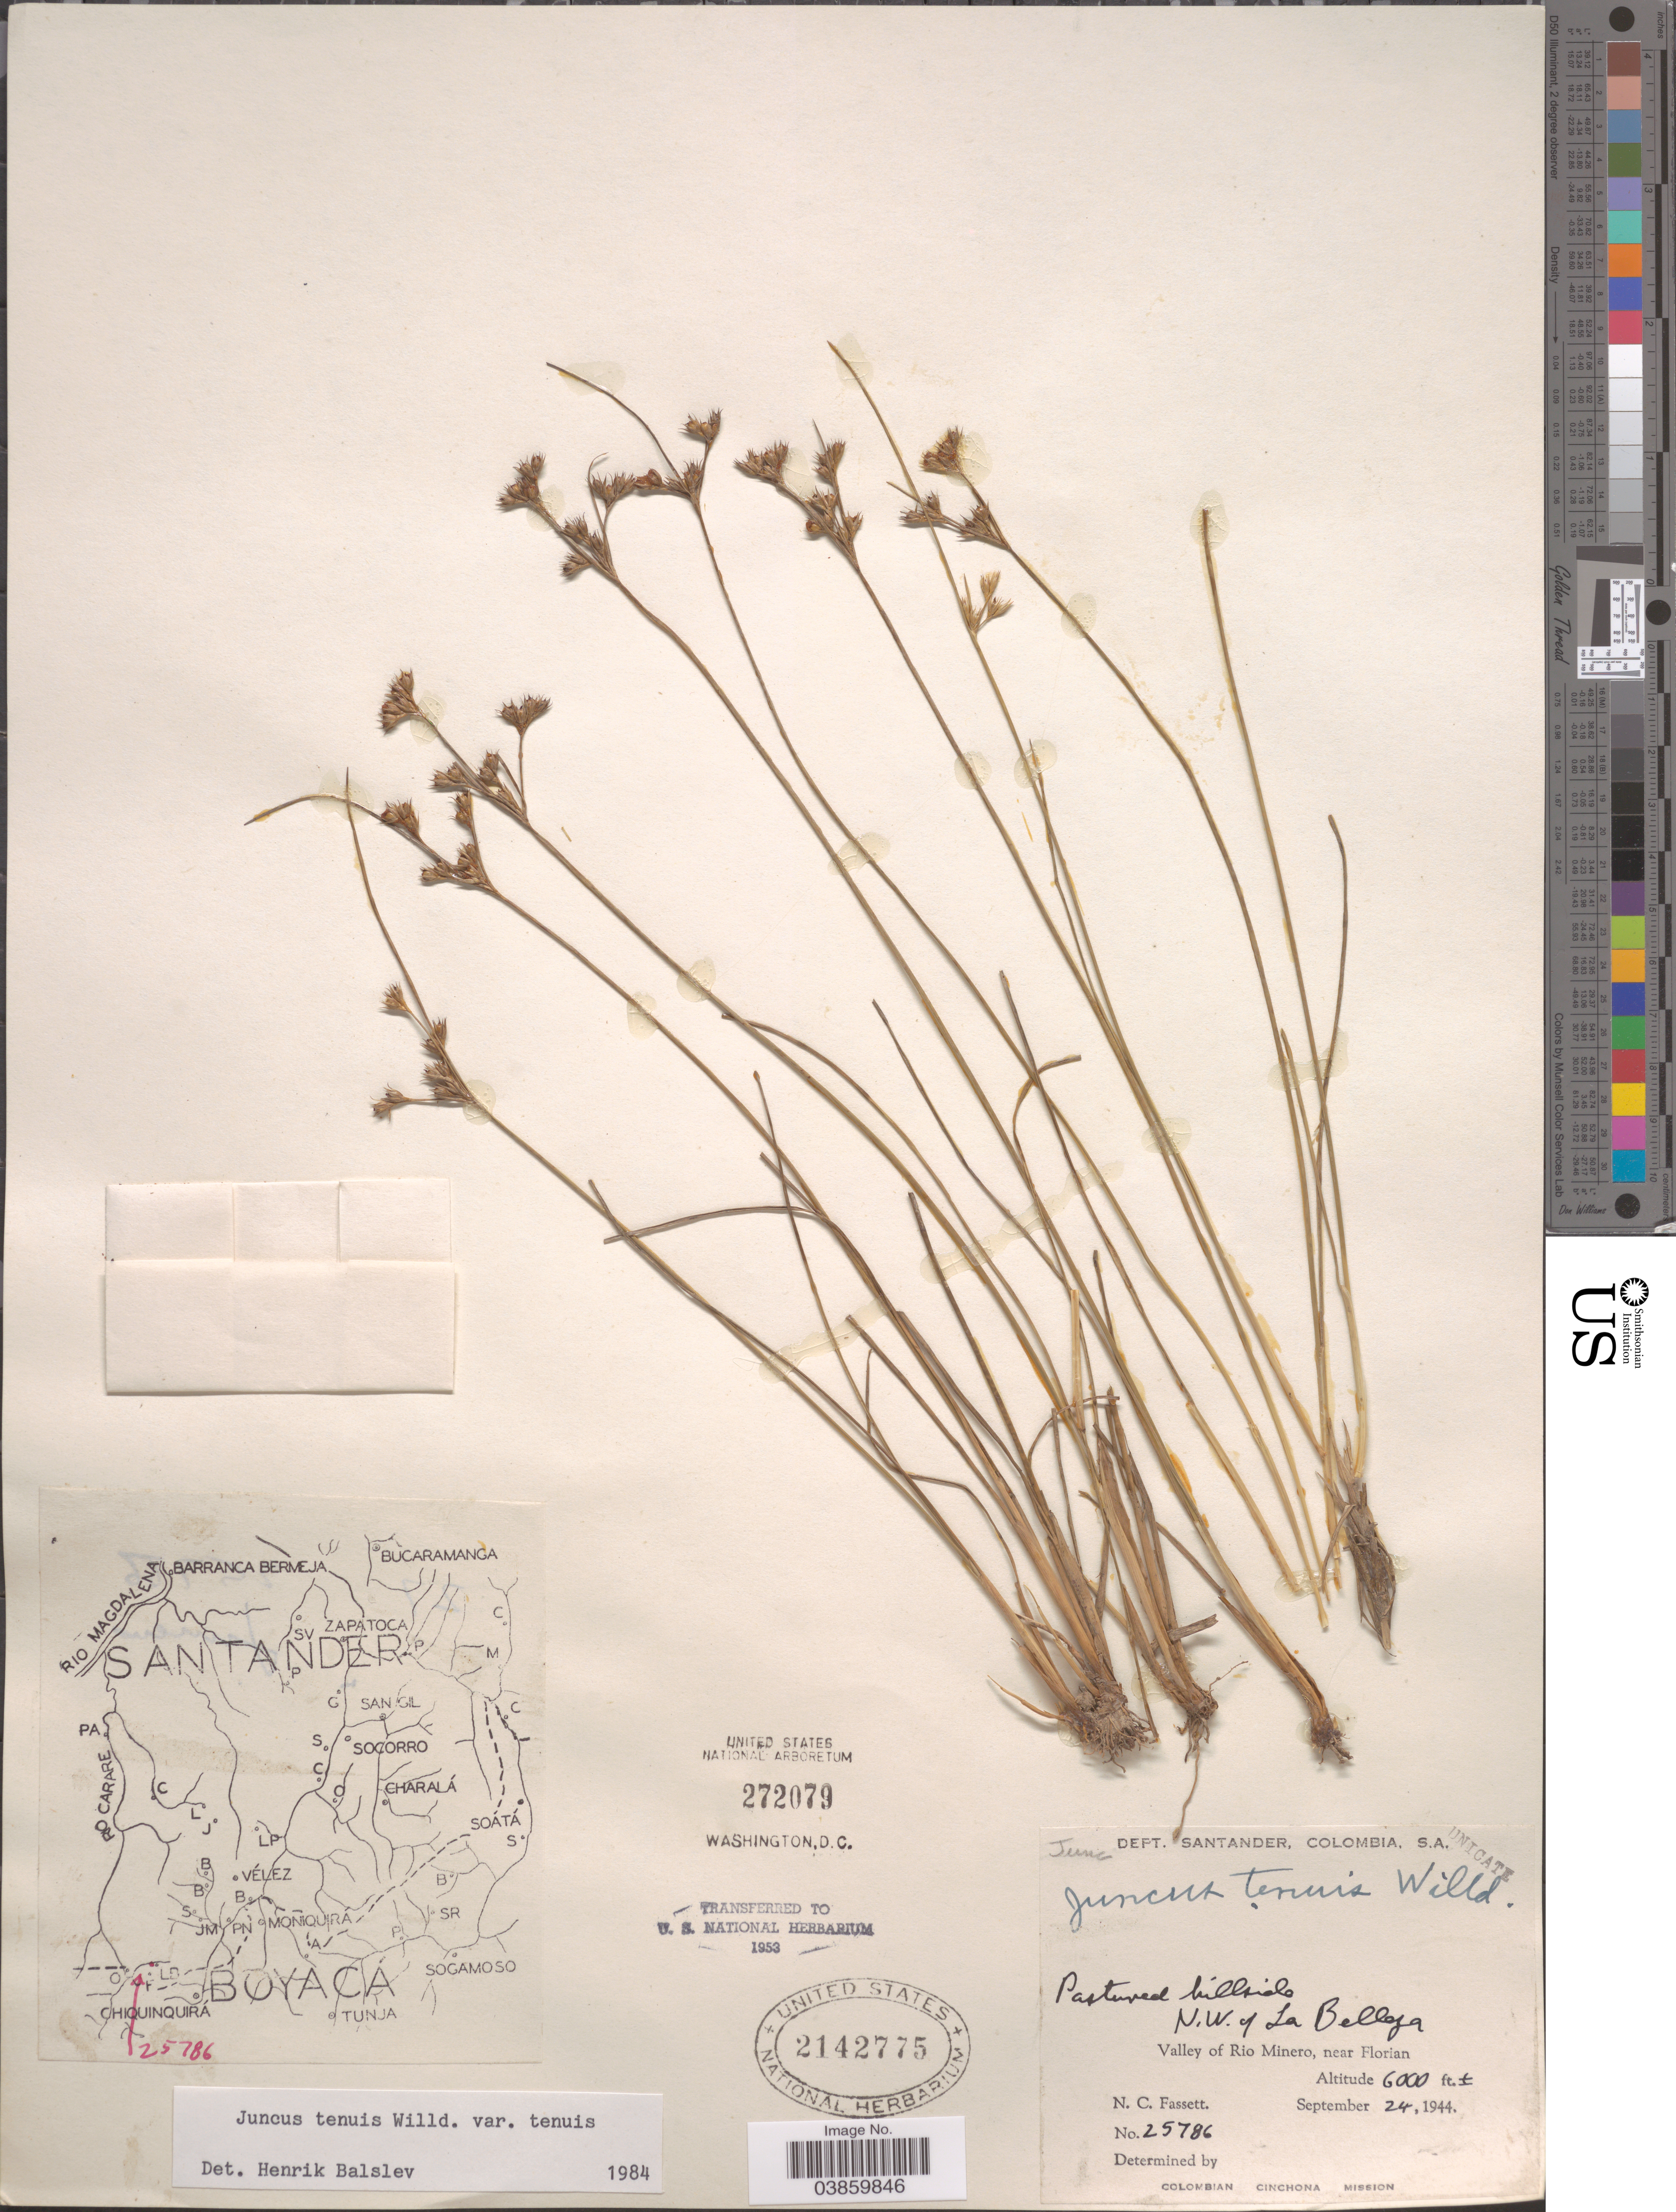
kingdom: Plantae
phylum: Tracheophyta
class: Liliopsida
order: Poales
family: Juncaceae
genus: Juncus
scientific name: Juncus tenuis var. tenuis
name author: Willd.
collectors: N. C. Fassett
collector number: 25786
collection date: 1944-09-24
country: Colombia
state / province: Santander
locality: Dept. Santander. Pastured hillside N.W. of La Belleza. Valley of Rio Minero, near Florian.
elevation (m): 1829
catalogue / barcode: US 2142775